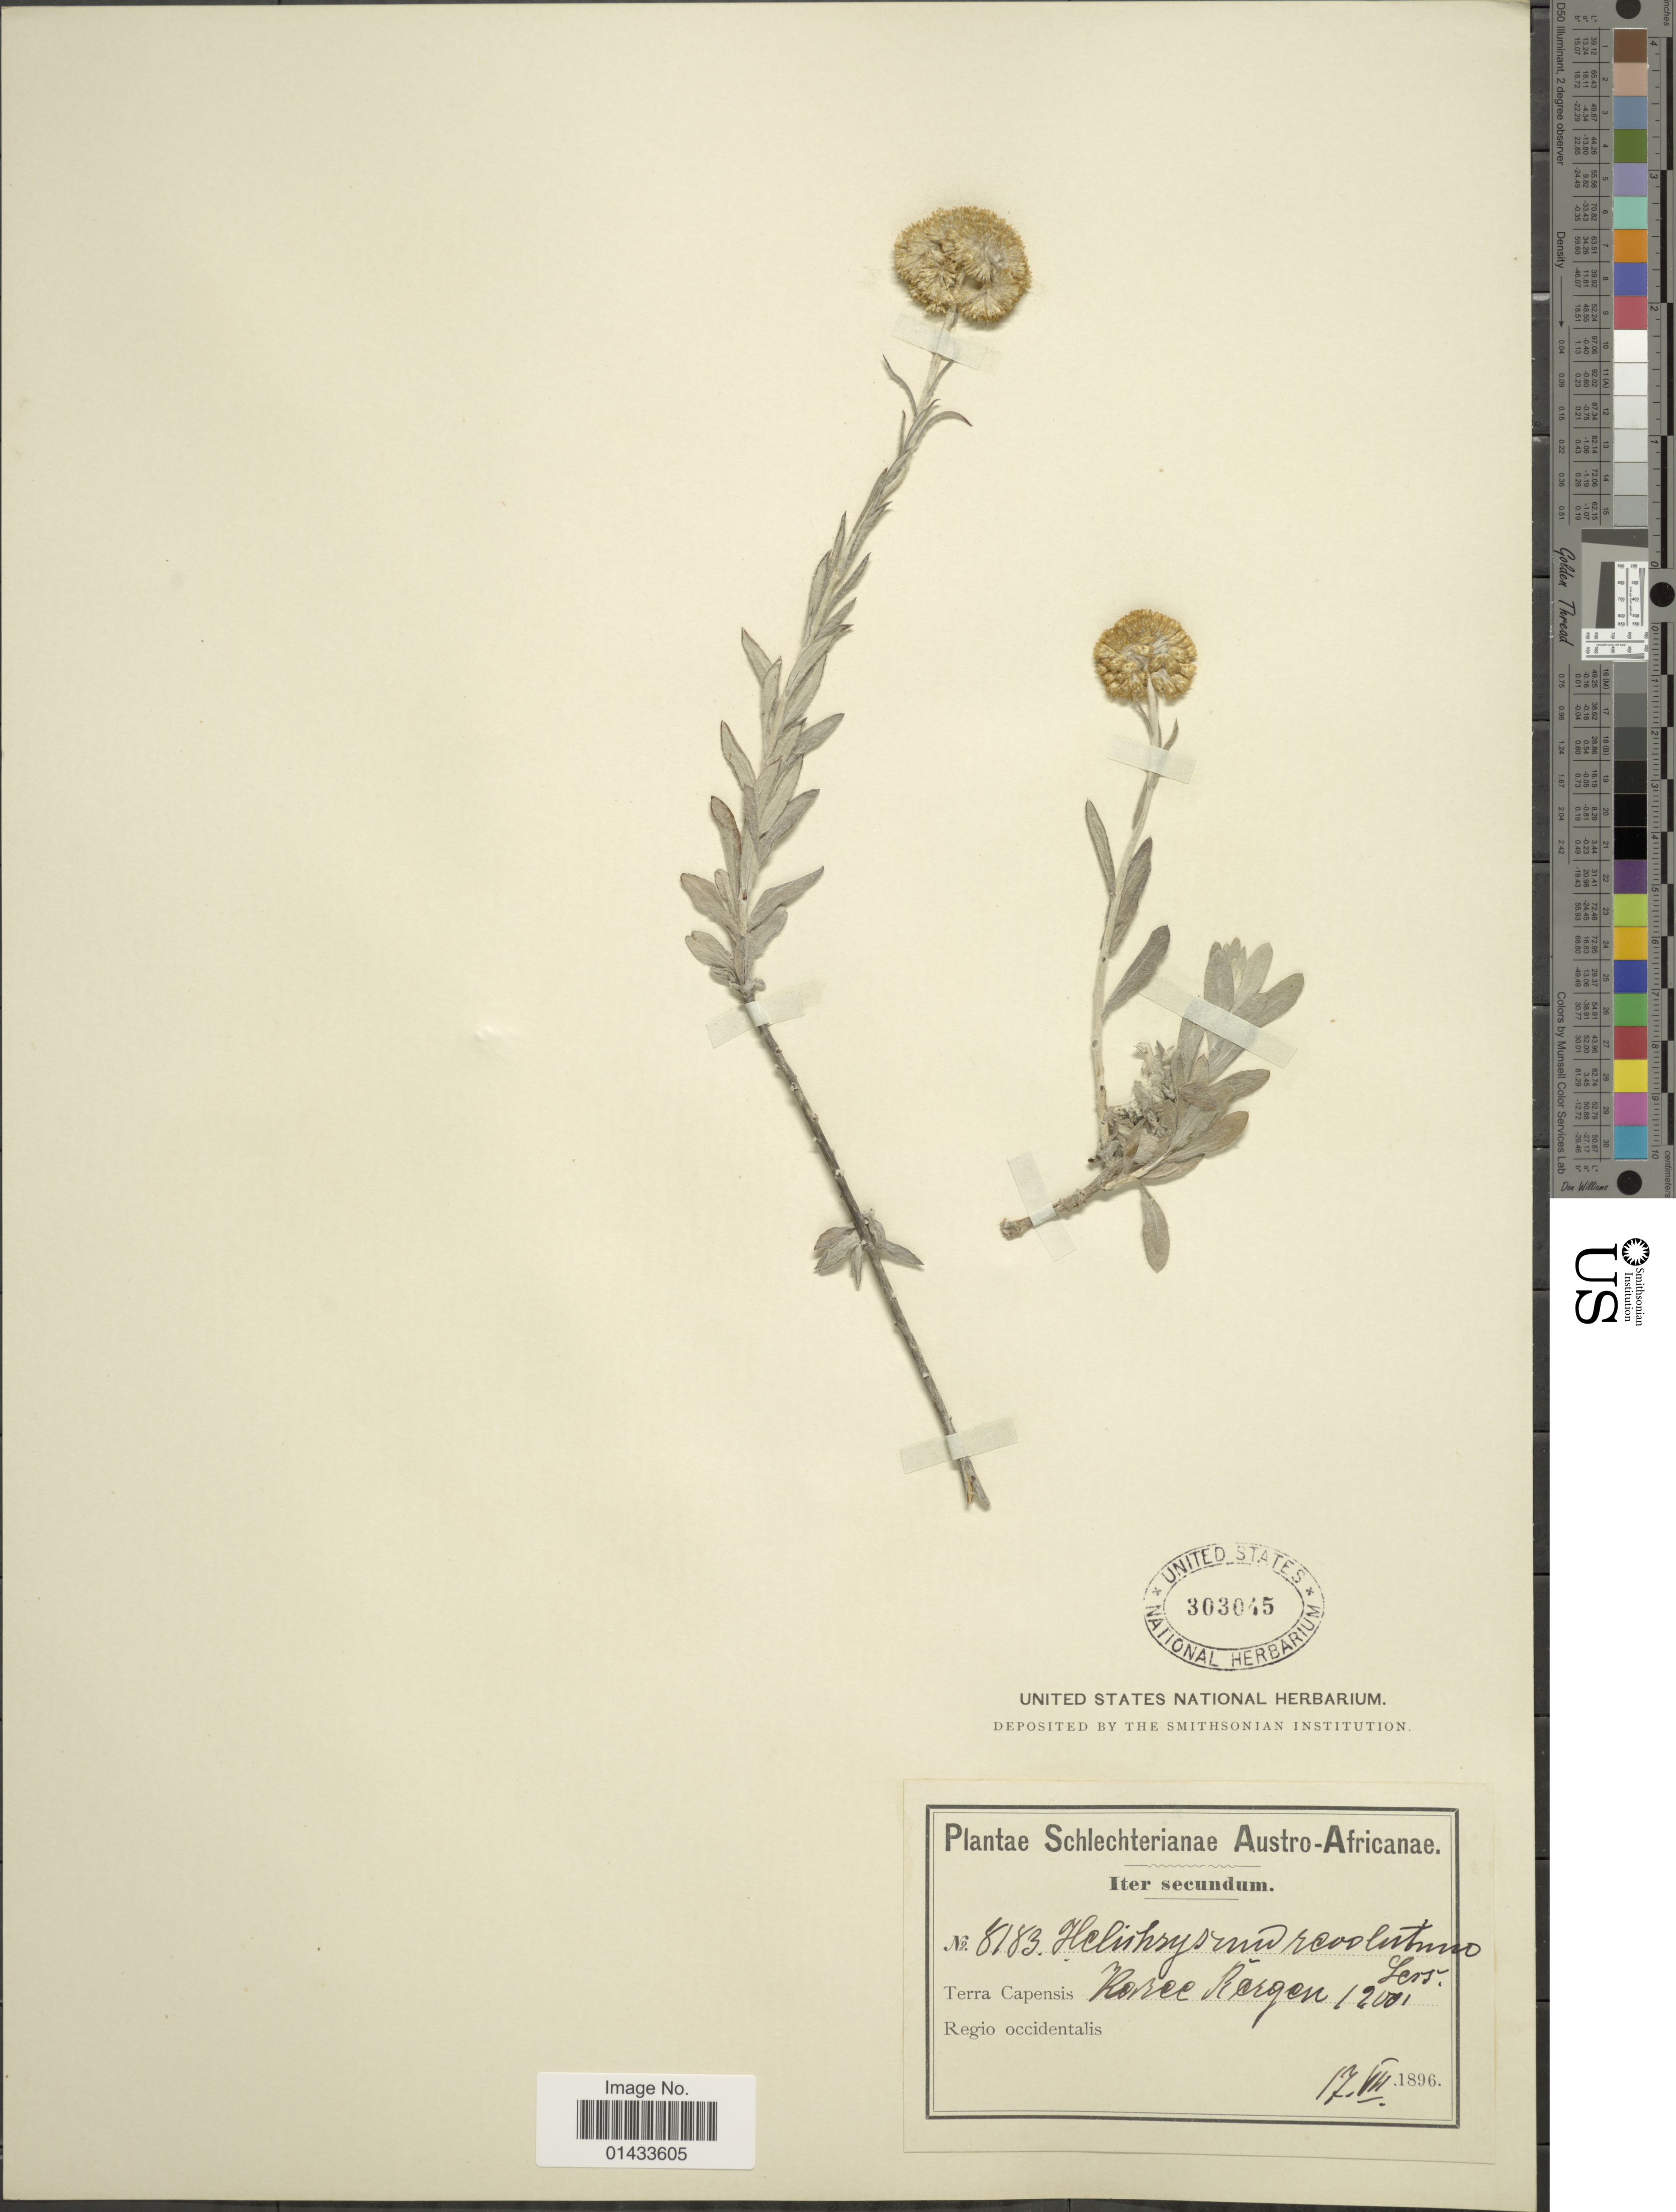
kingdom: Plantae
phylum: Tracheophyta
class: Magnoliopsida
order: Asterales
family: Asteraceae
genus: Helichrysum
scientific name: Helichrysum revolutum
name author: (Thunb.) Less.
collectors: Schlechter, --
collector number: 8183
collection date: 1896-07-17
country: South Africa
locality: Terra Capensis, Roree Rorgen, Regio occidentalis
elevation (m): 366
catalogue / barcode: US 303045